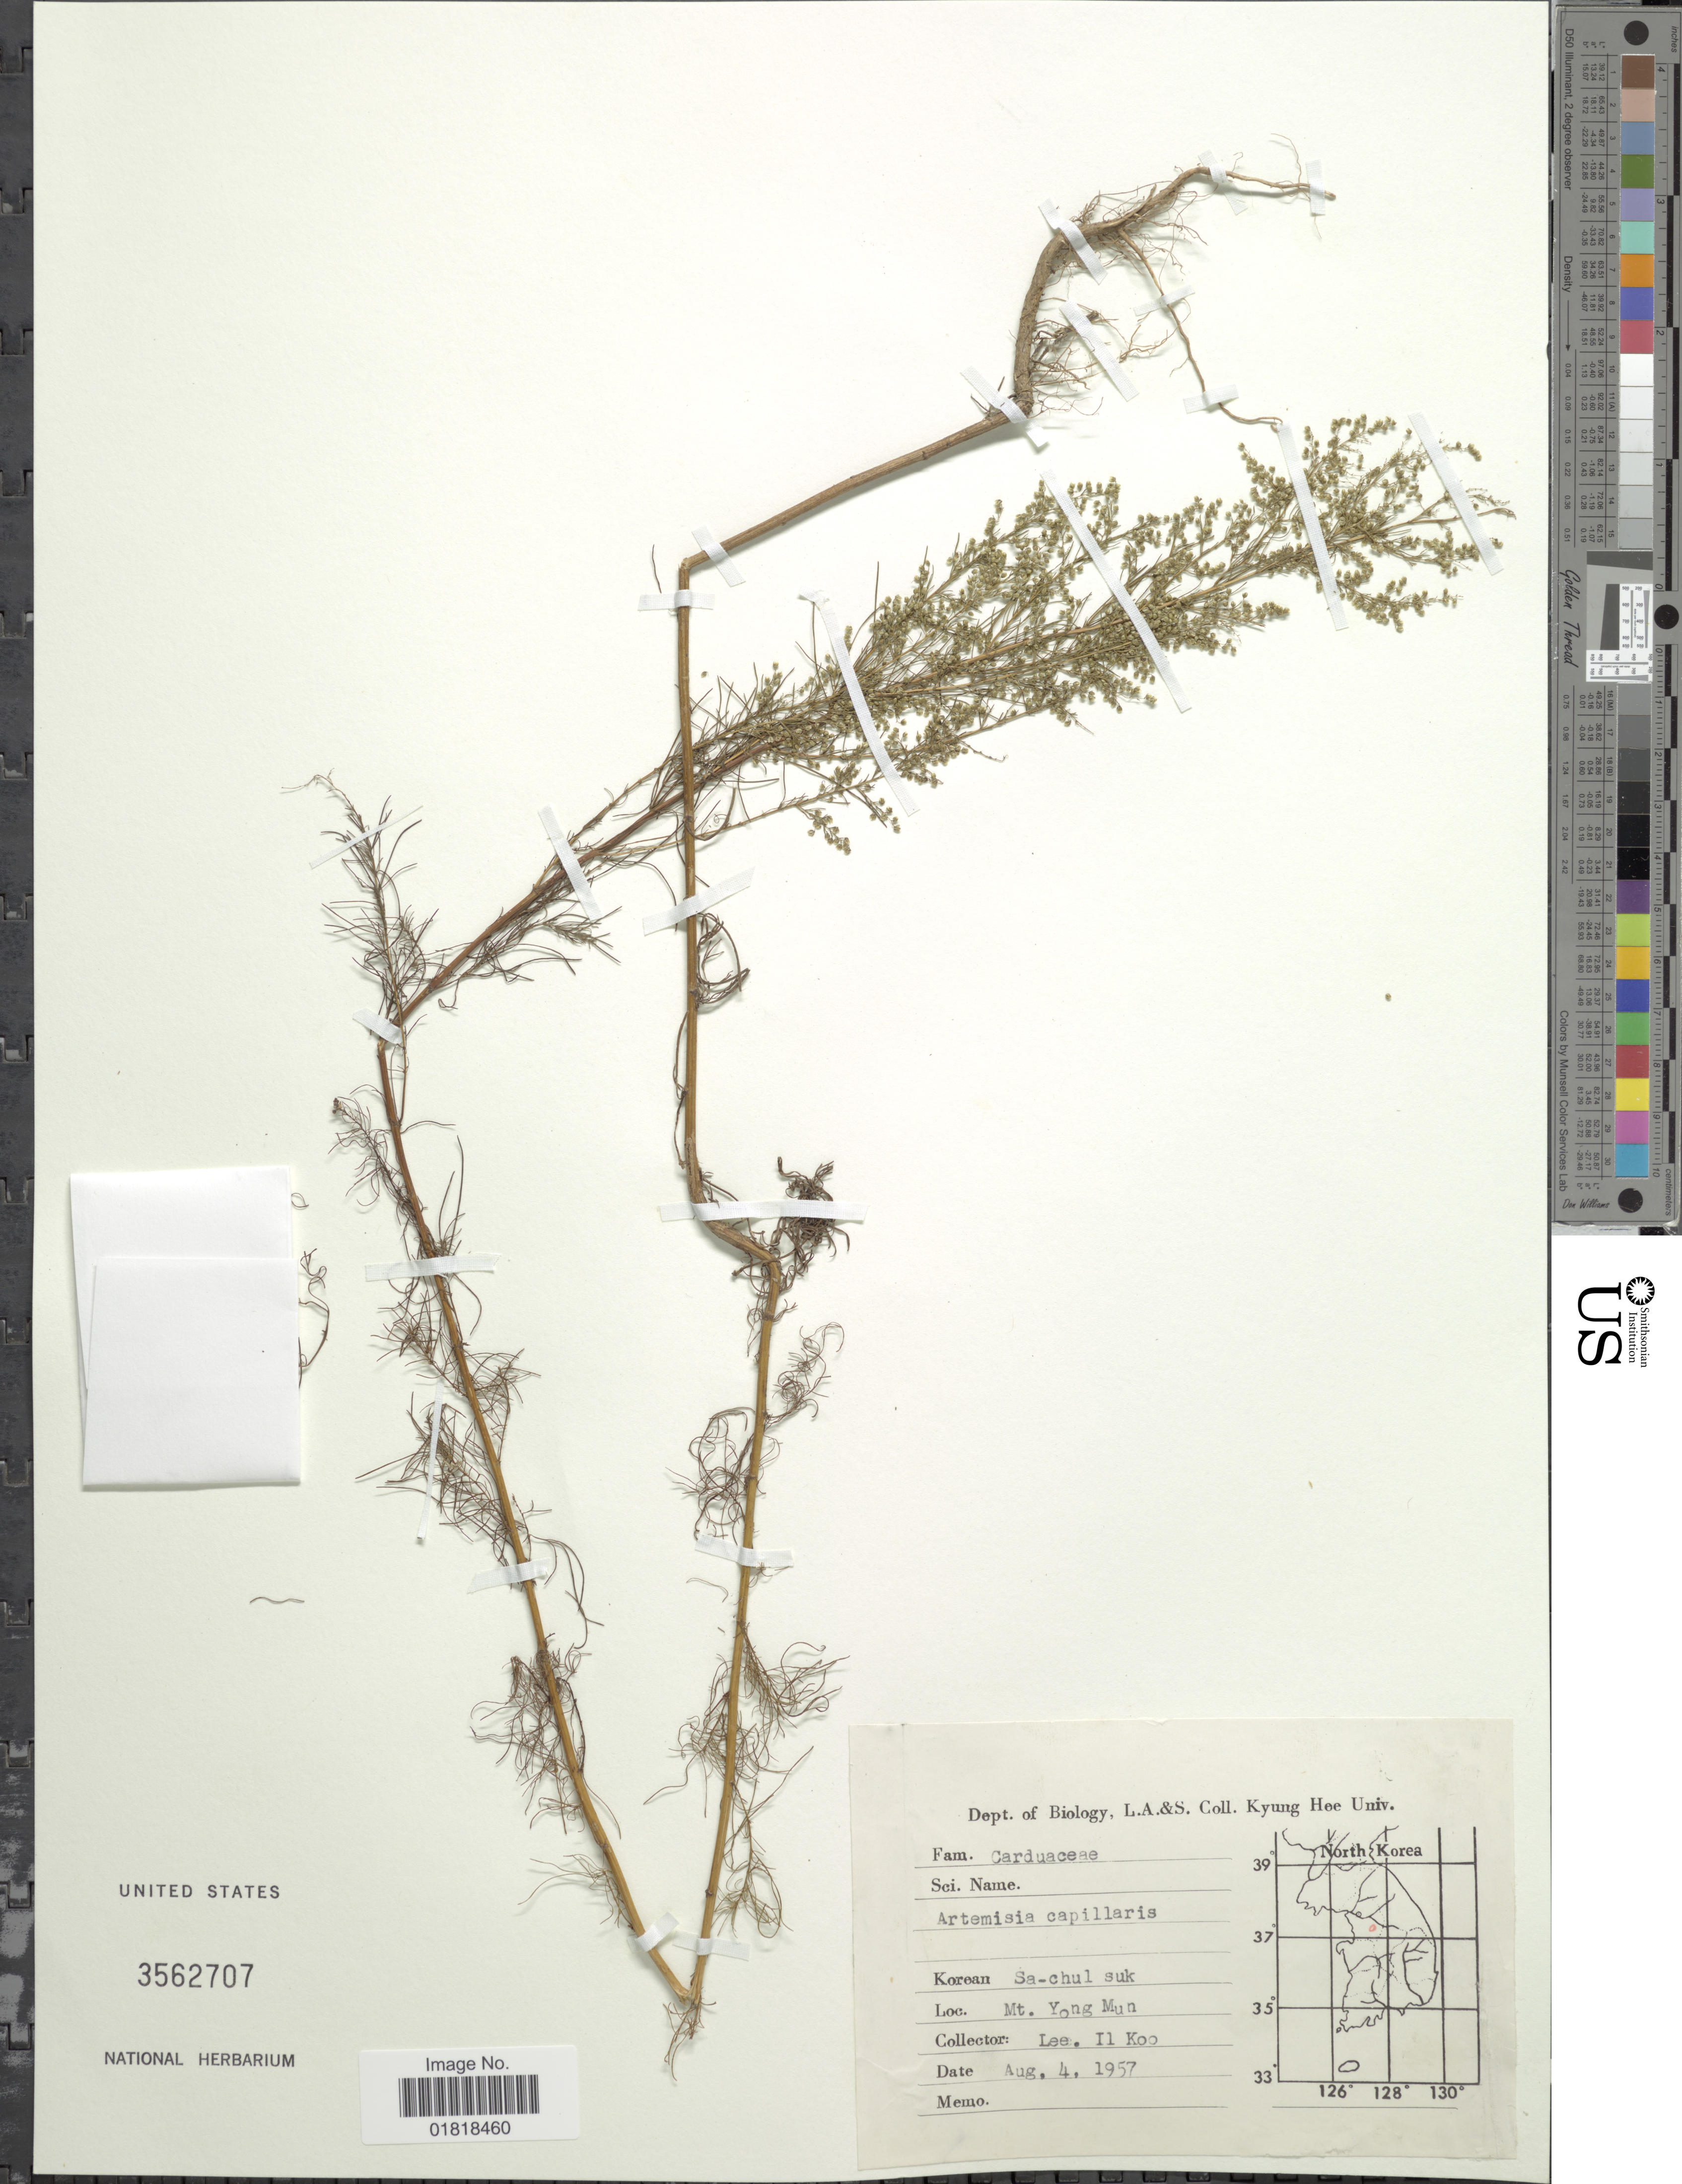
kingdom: Plantae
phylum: Tracheophyta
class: Magnoliopsida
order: Asterales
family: Asteraceae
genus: Artemisia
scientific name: Artemisia capillaris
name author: Thunb.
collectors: I. Lee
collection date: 1957-08-04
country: South Korea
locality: Mt. Yong Mun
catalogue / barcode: US 3562707